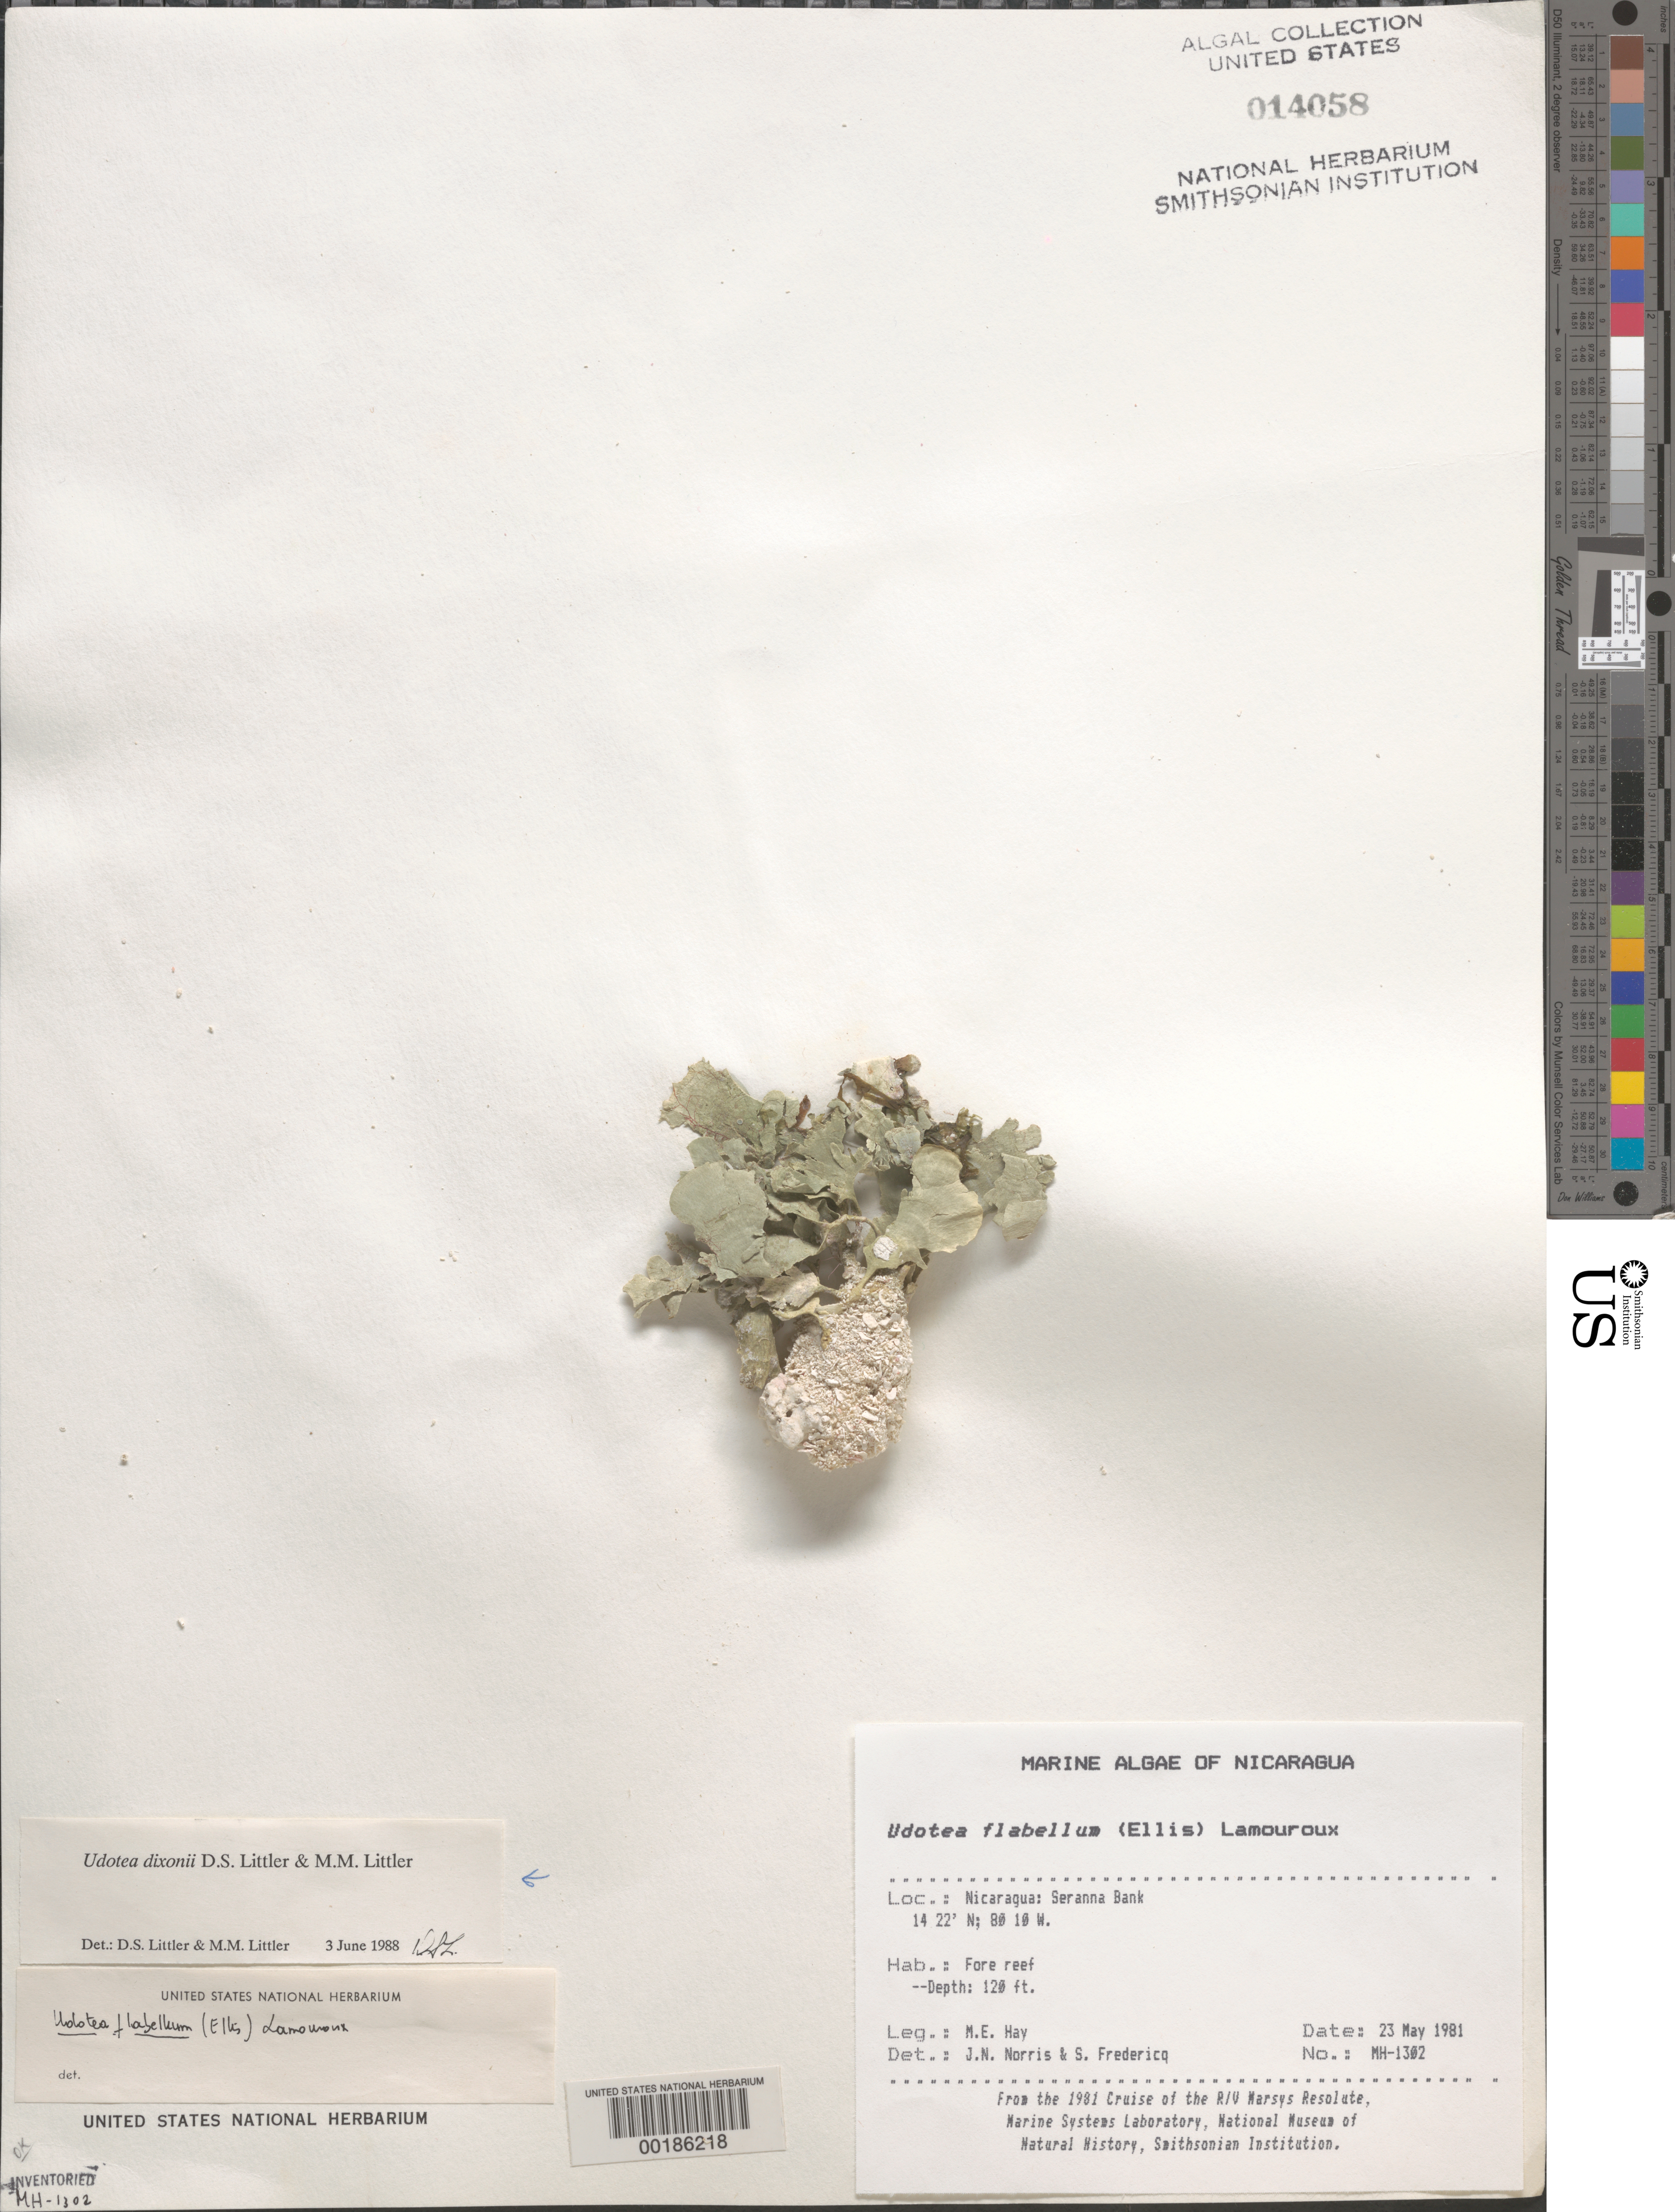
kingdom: Plantae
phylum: Chlorophyta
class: Ulvophyceae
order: Bryopsidales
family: Udoteaceae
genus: Udotea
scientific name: Udotea dixonii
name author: D.S. Littler & Littler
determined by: Littler, D. S.; Littler, M. M.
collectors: M. E. Hay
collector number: MEH-1302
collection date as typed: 23 May 1981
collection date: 1981-05-23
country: Nicaragua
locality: Seranna bank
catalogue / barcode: US 14058